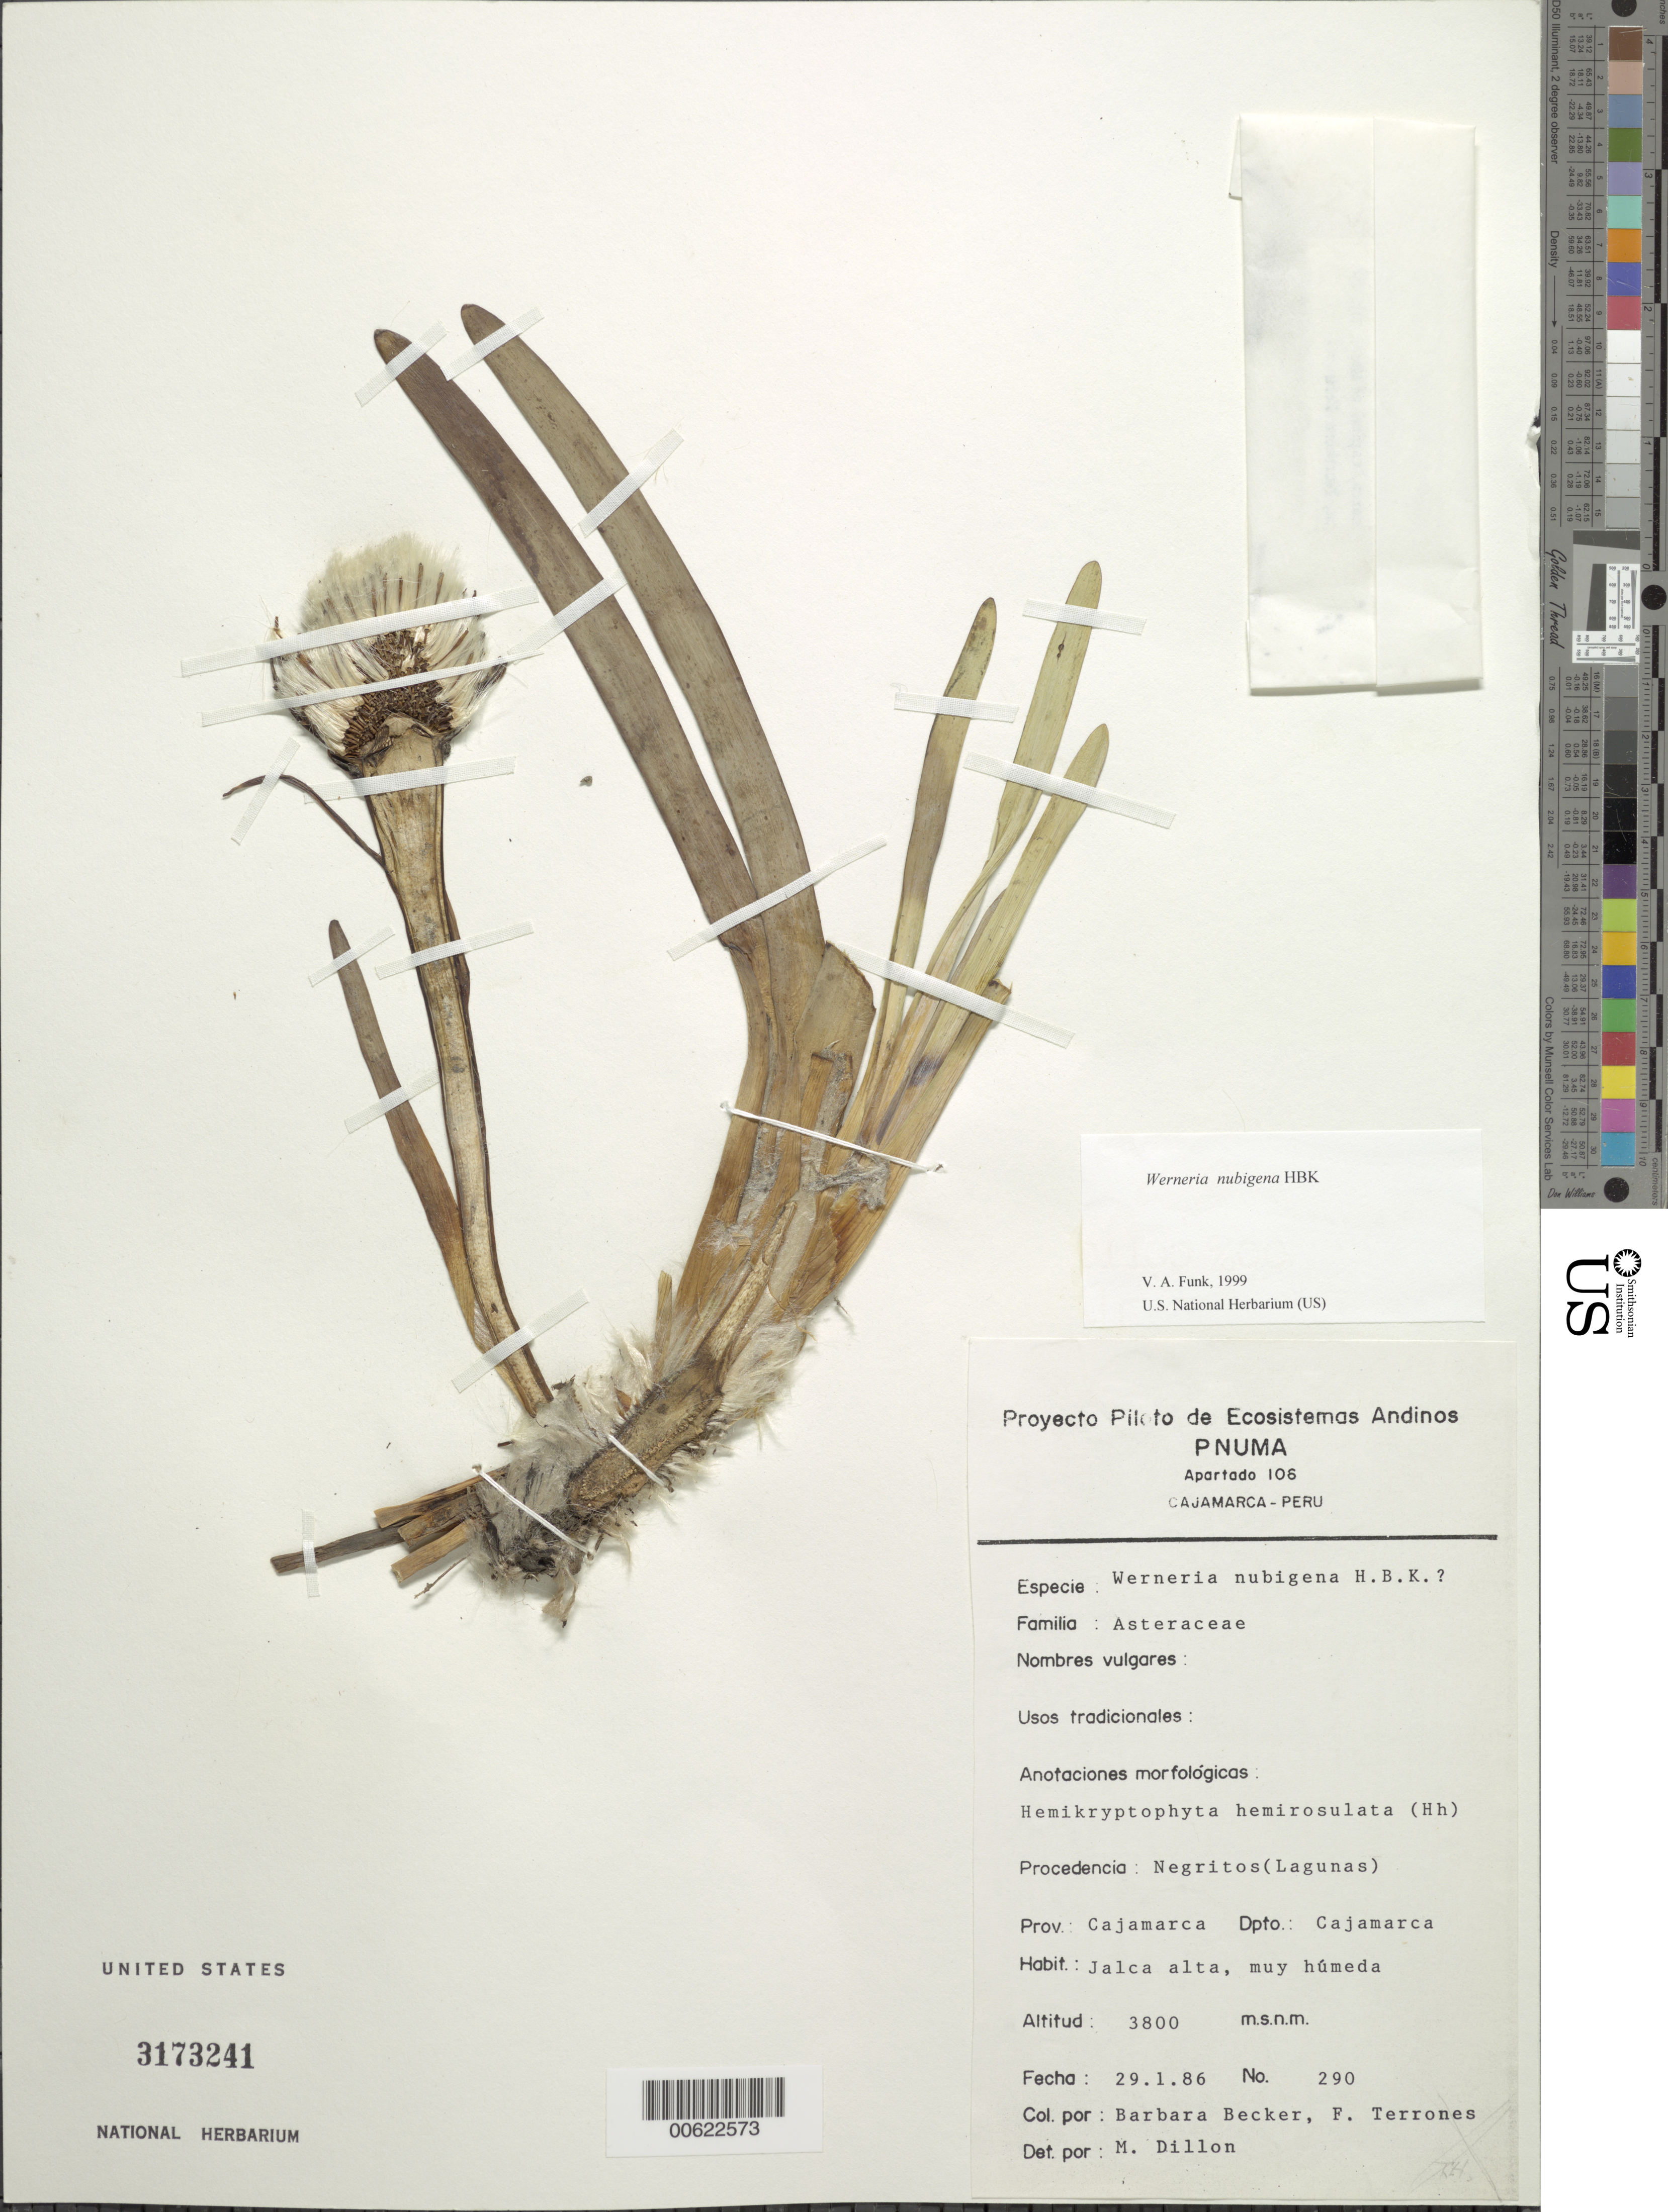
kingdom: Plantae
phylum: Tracheophyta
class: Magnoliopsida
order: Asterales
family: Asteraceae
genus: Werneria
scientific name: Werneria nubigena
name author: Kunth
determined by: Funk, Vicki A., (BOT), Smithsonian Institution - National Museum of Natural History (UNITED STATES)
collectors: B. Becker & F. Terrones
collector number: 290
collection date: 1986-01-29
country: Peru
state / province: Cajamarca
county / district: Cajamarca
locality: Negritos (Lagunas)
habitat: Jalca alta, muy húmeda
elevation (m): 3800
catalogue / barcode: US 3173241